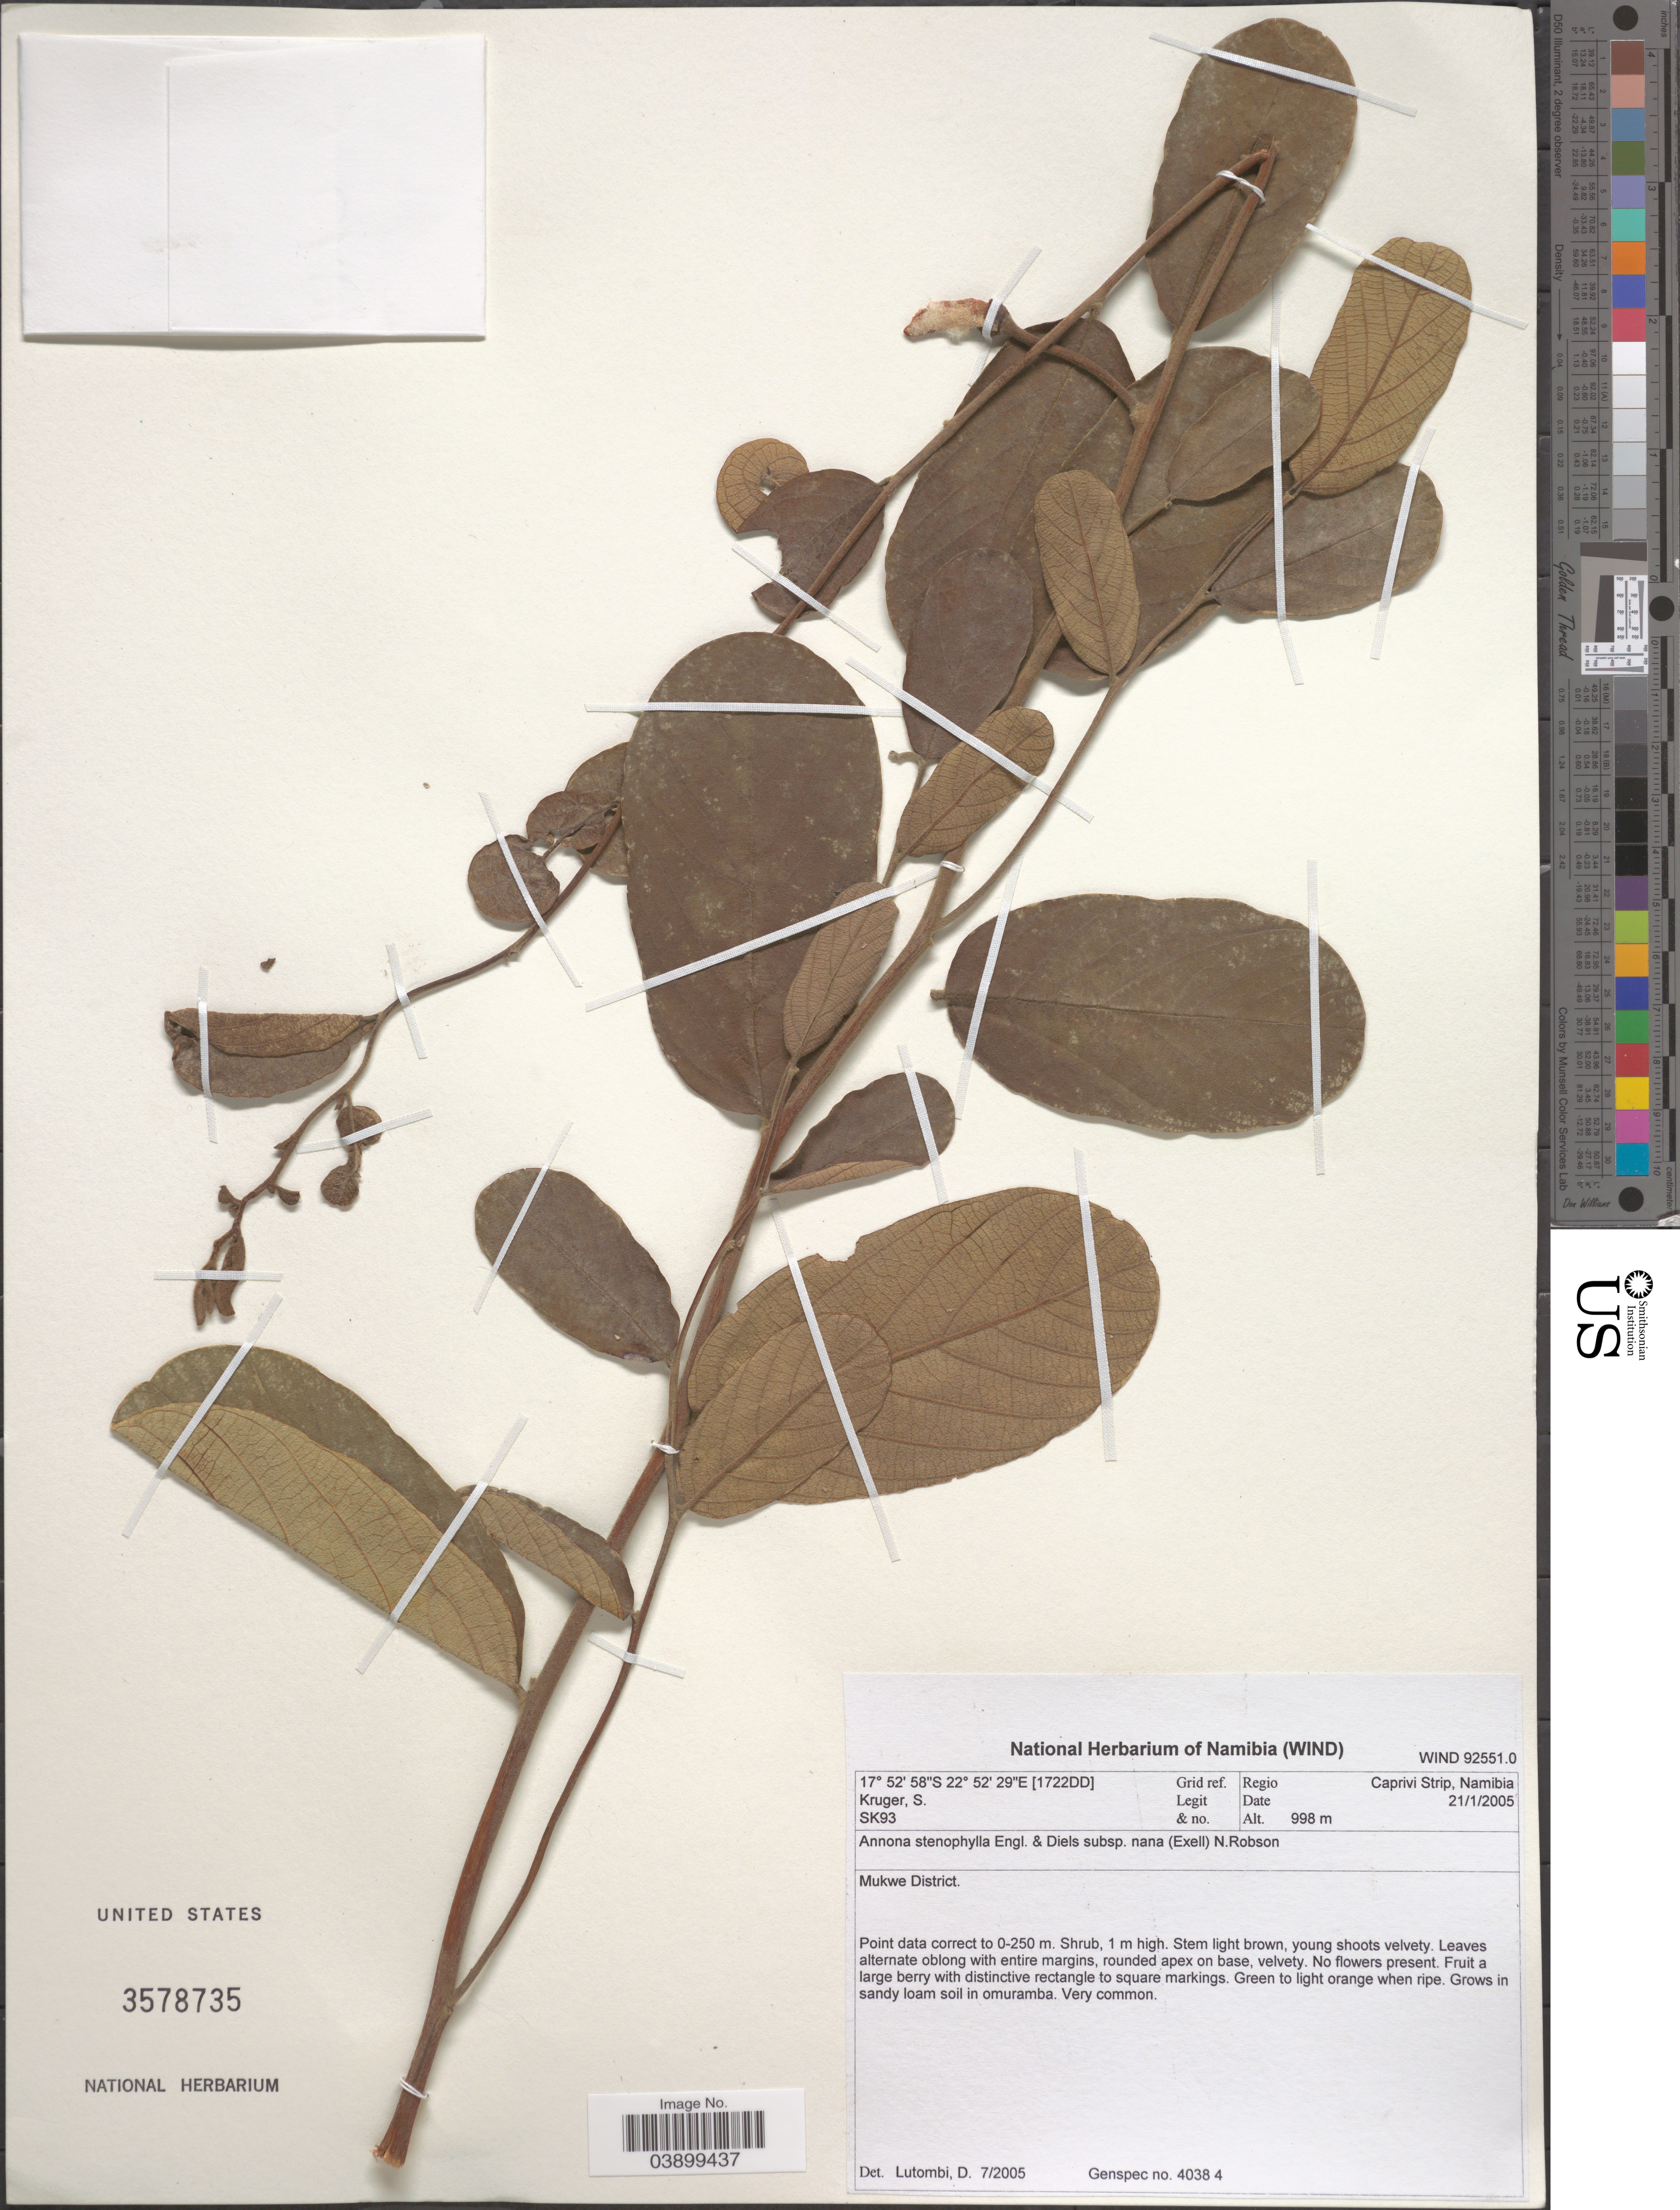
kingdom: Plantae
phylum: Tracheophyta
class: Magnoliopsida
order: Magnoliales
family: Annonaceae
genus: Annona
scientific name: Annona stenophylla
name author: Engl. & Diels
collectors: S. Kruger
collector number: SK93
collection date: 2005-01-21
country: Namibia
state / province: Caprivi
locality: Regio Caprivi Strip. Grid ref. [1722DD]. Mukwe District.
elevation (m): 998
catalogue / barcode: US 3578735